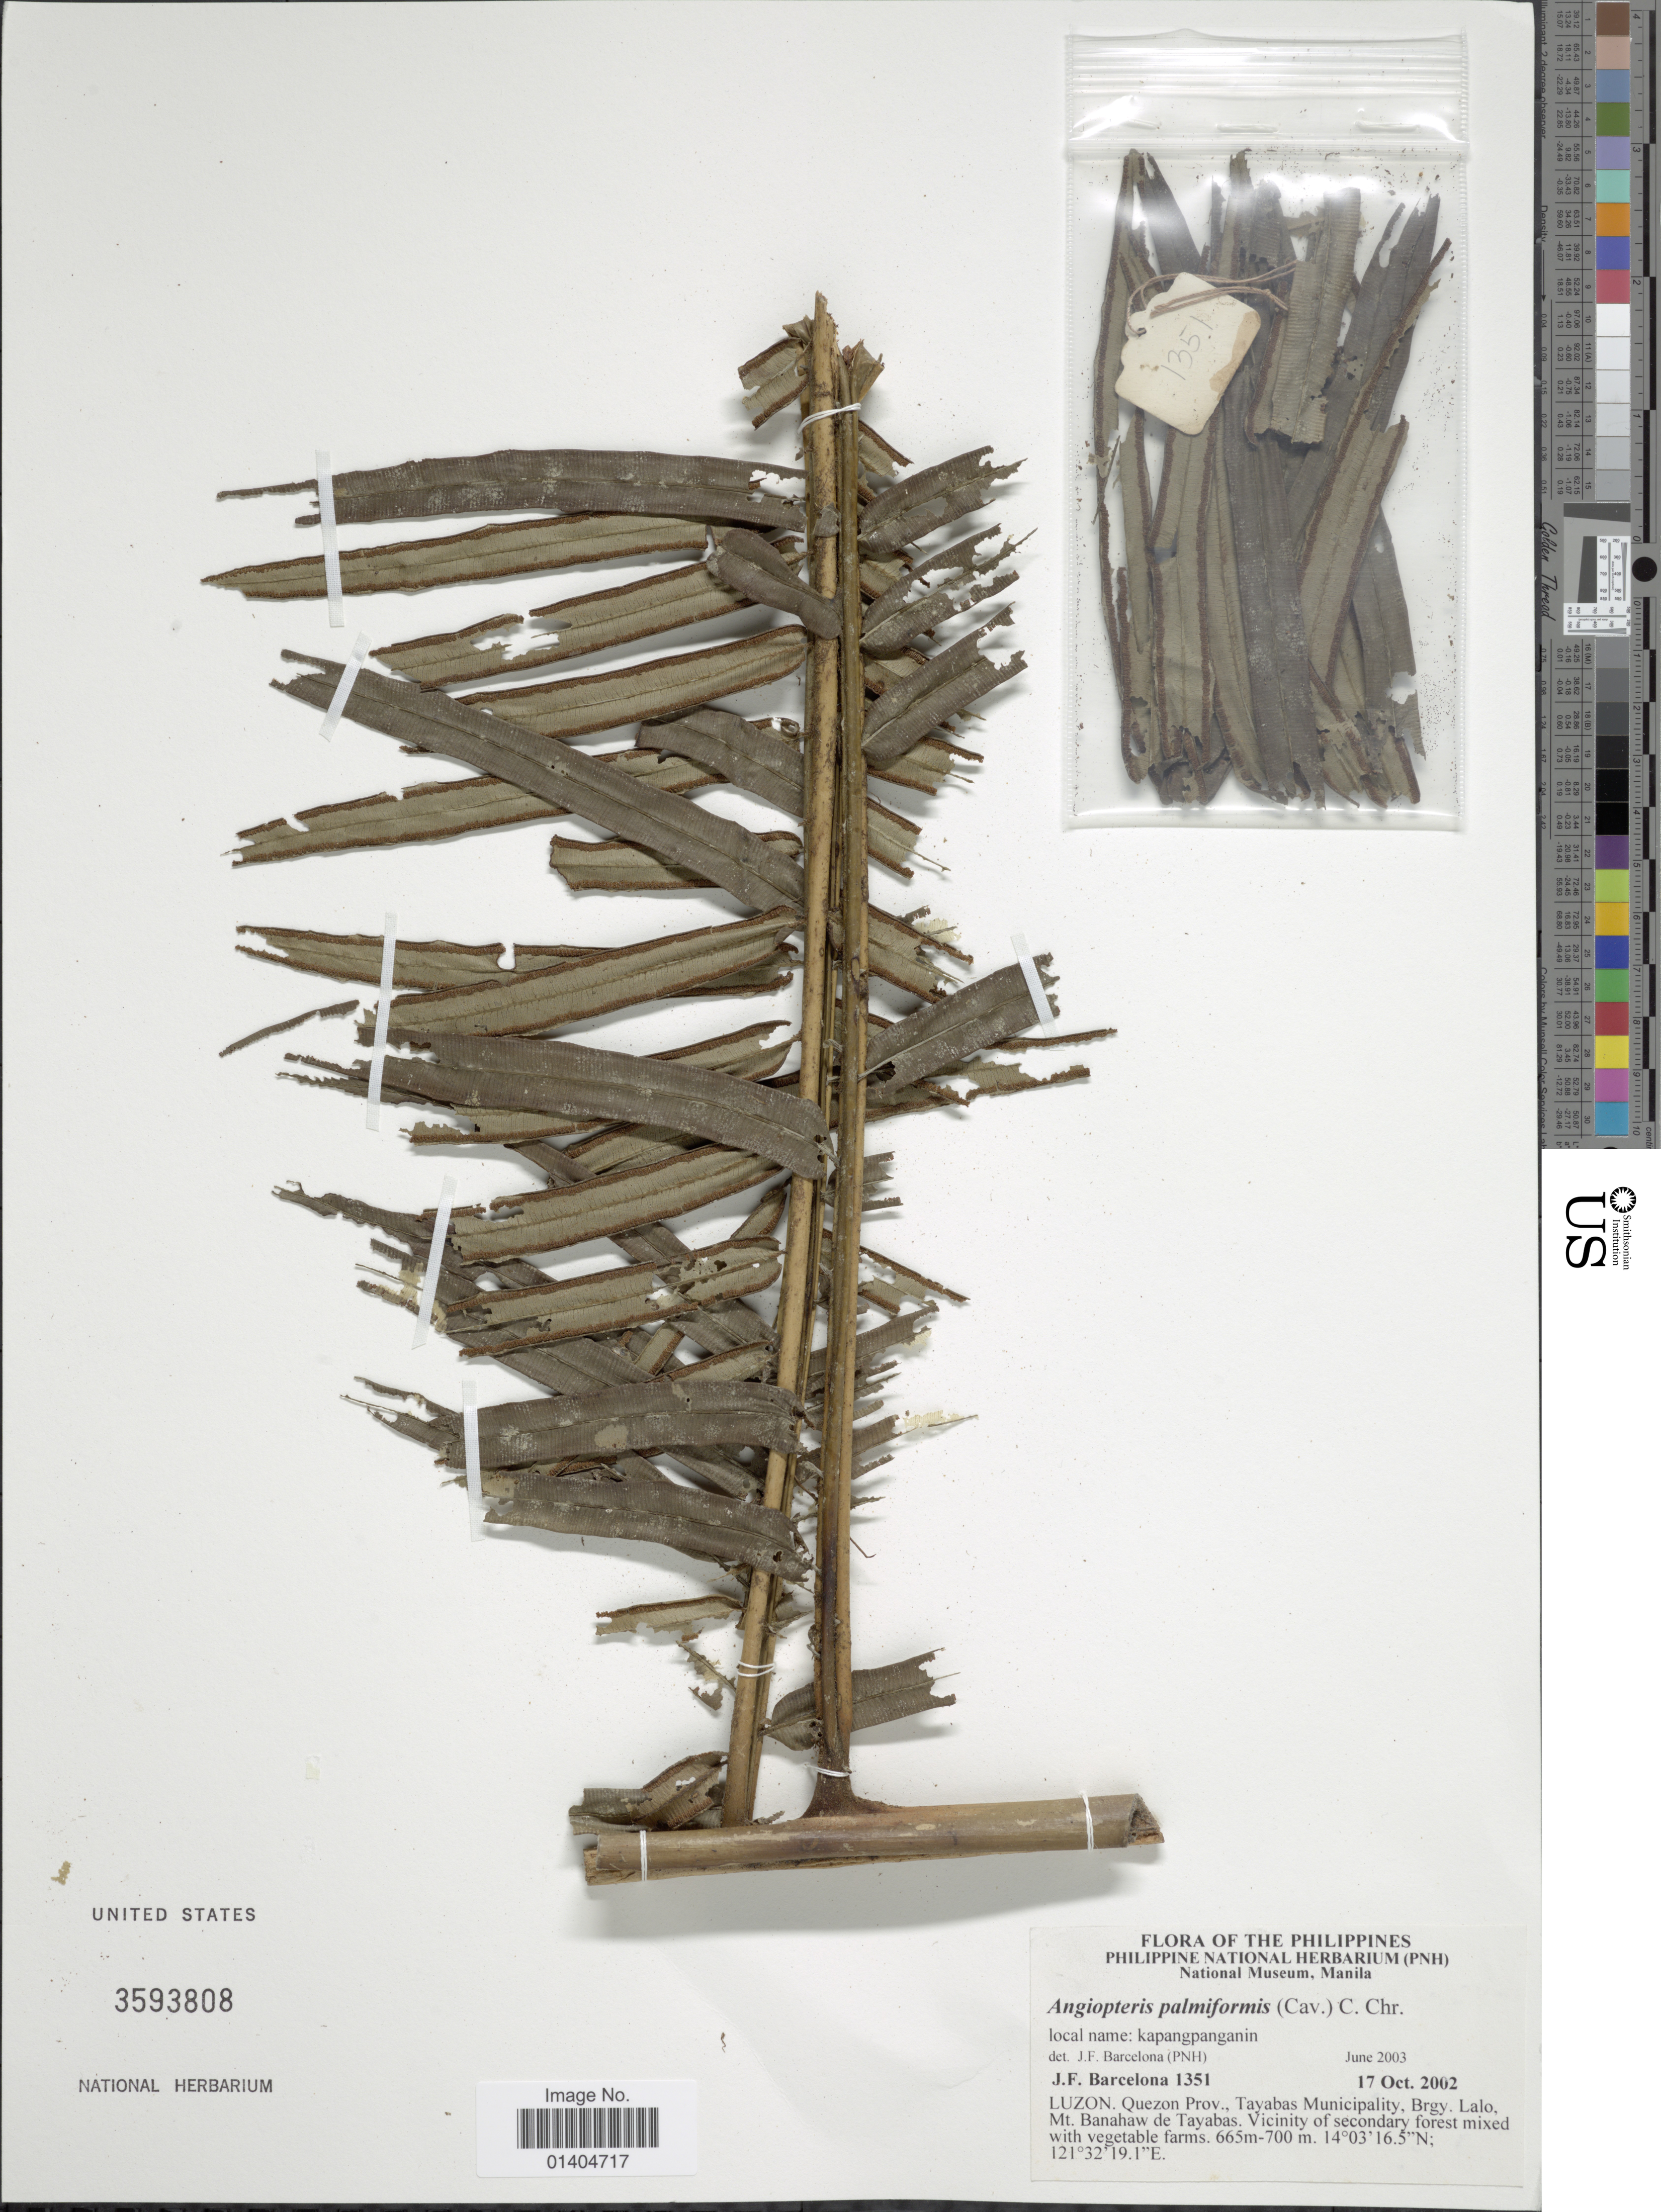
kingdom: Plantae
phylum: Tracheophyta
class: Polypodiopsida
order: Marattiales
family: Marattiaceae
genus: Angiopteris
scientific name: Angiopteris palmiformis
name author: (Cav.) C. Chr.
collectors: J. F. Barcelona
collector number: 1351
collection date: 2002-10-17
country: Philippines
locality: Luzon, Quezon Prov., Tayabas Municipality, Brgy. Lalo. Mt. Banahaw de Tayabas. Vicinity of secondary forest mixed with vegetable farms.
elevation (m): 665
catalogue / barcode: US 3593808